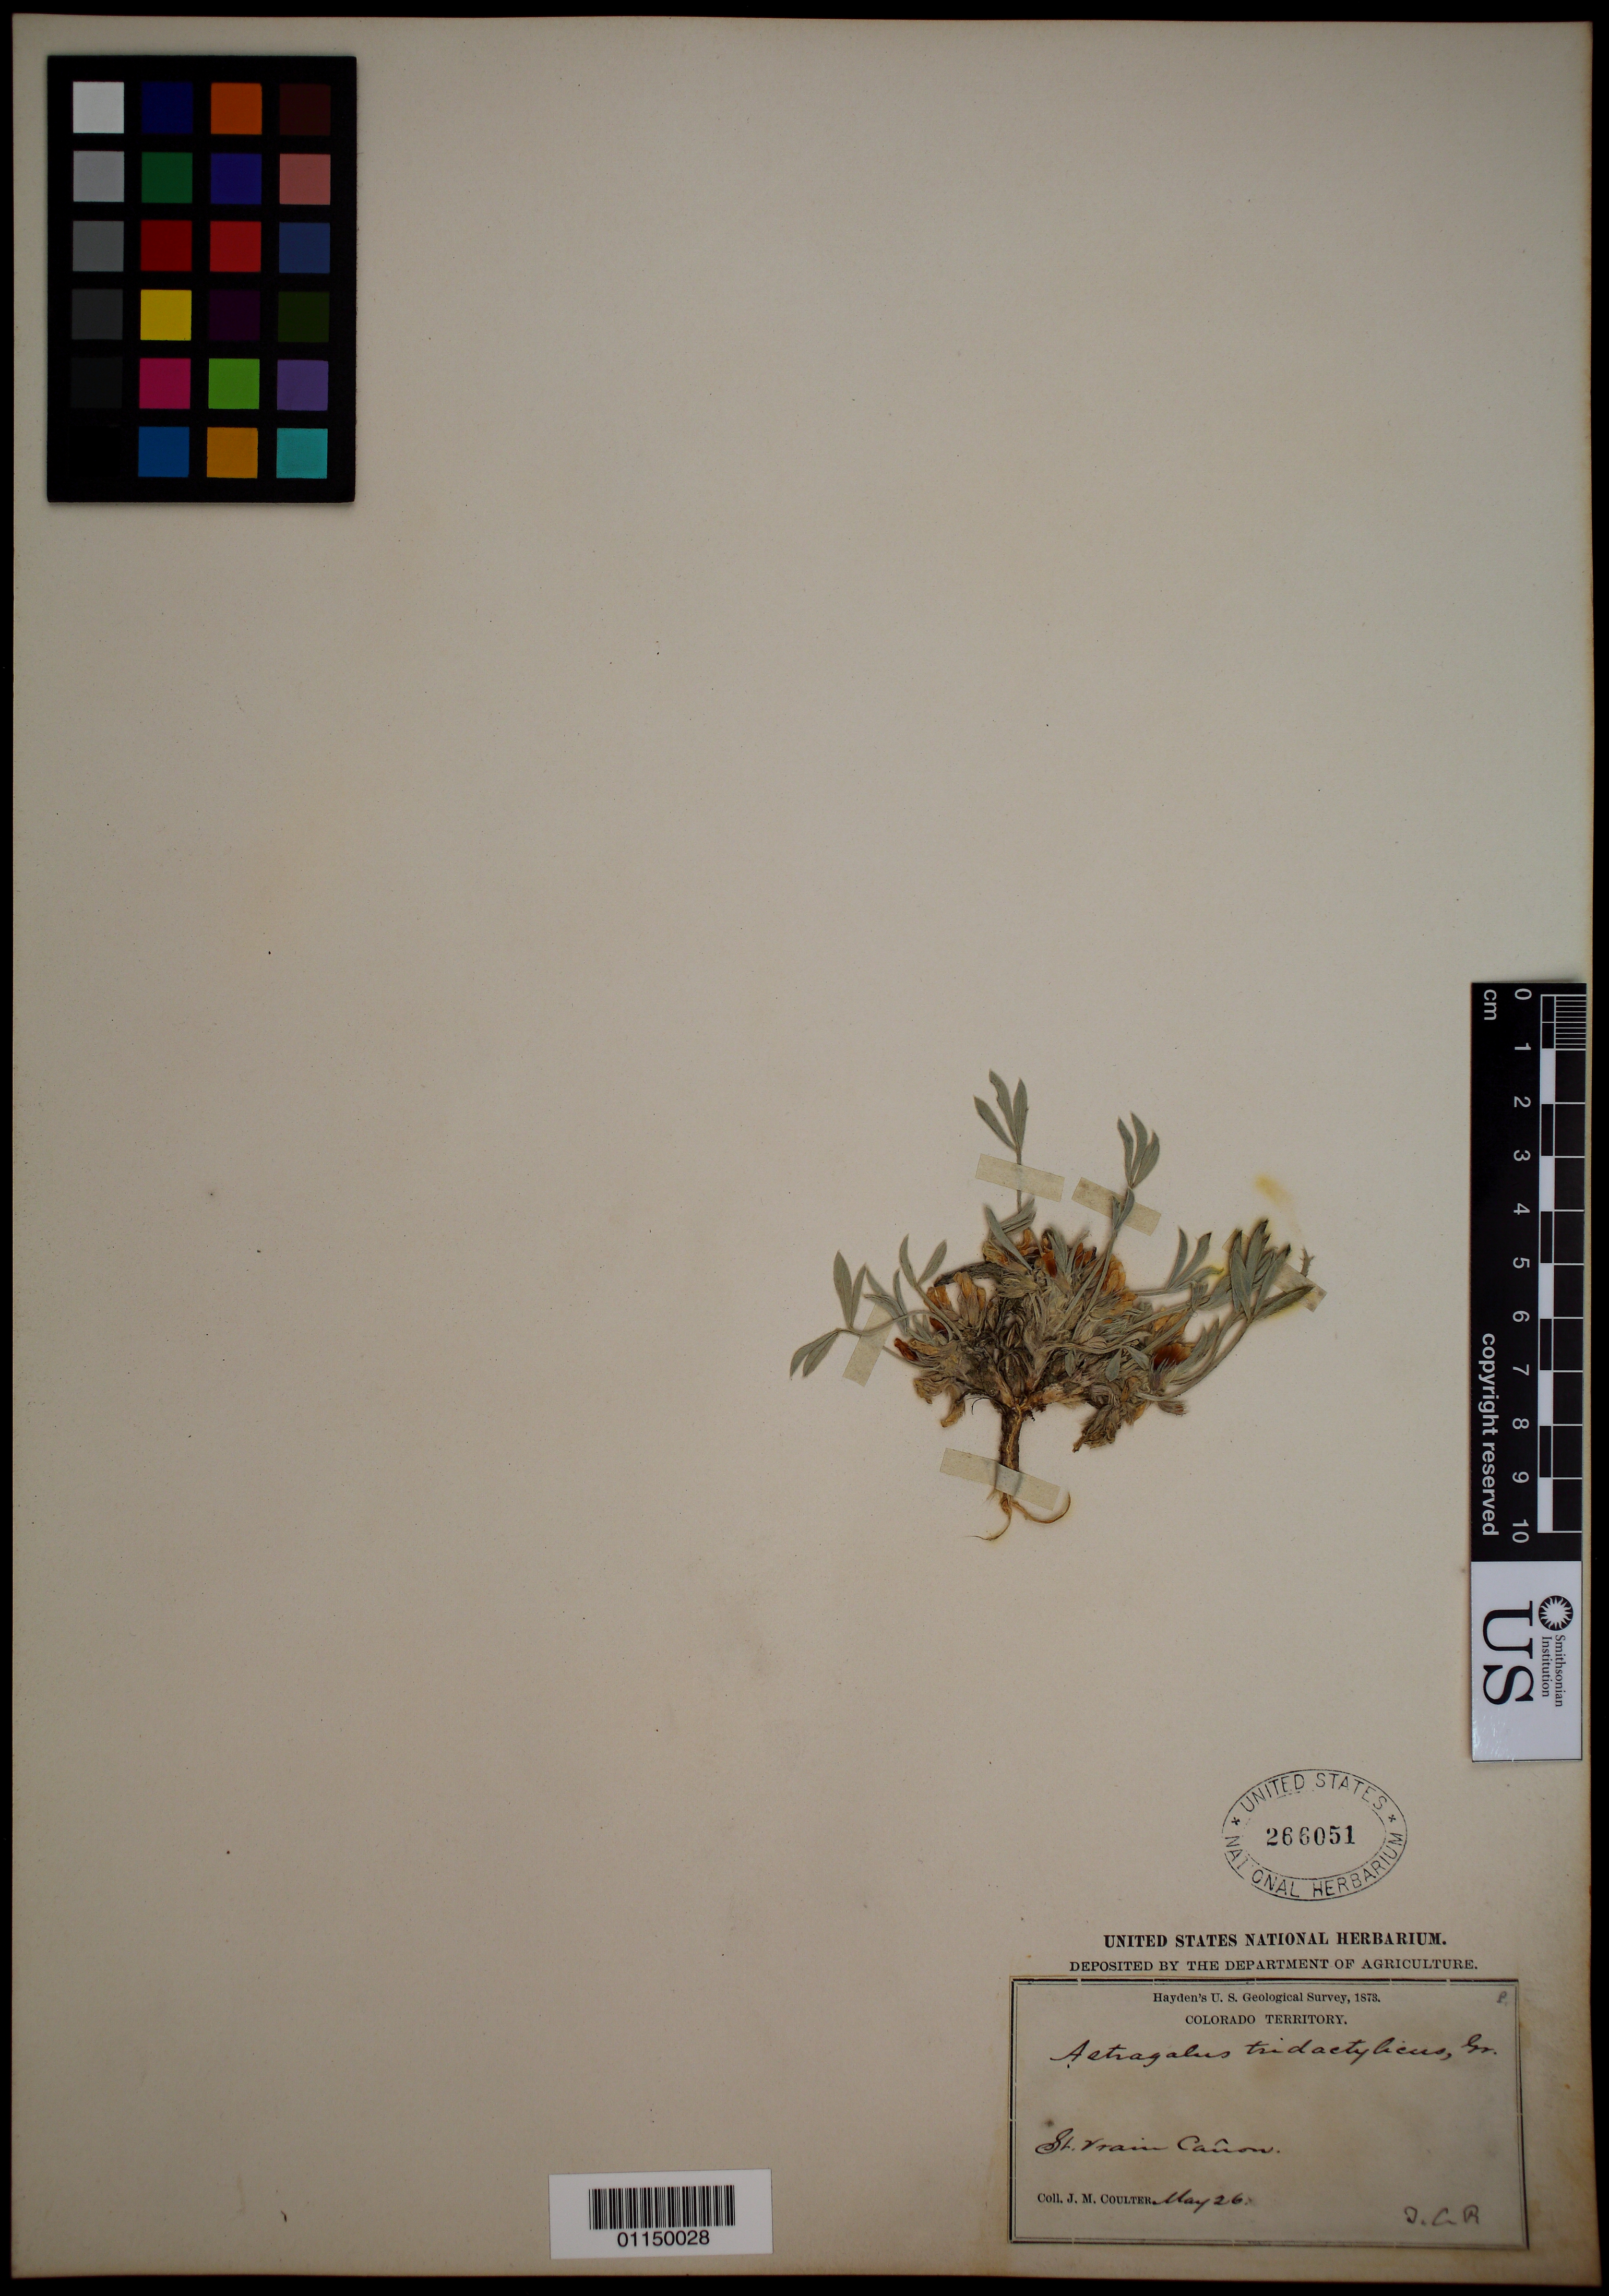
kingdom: Plantae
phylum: Tracheophyta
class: Magnoliopsida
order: Fabales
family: Fabaceae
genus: Astragalus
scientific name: Astragalus tridactylicus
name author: A. Gray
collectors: J. M. Coulter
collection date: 1873-05-26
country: United States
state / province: Colorado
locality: St. Vrain Canyon.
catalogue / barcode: US 266051